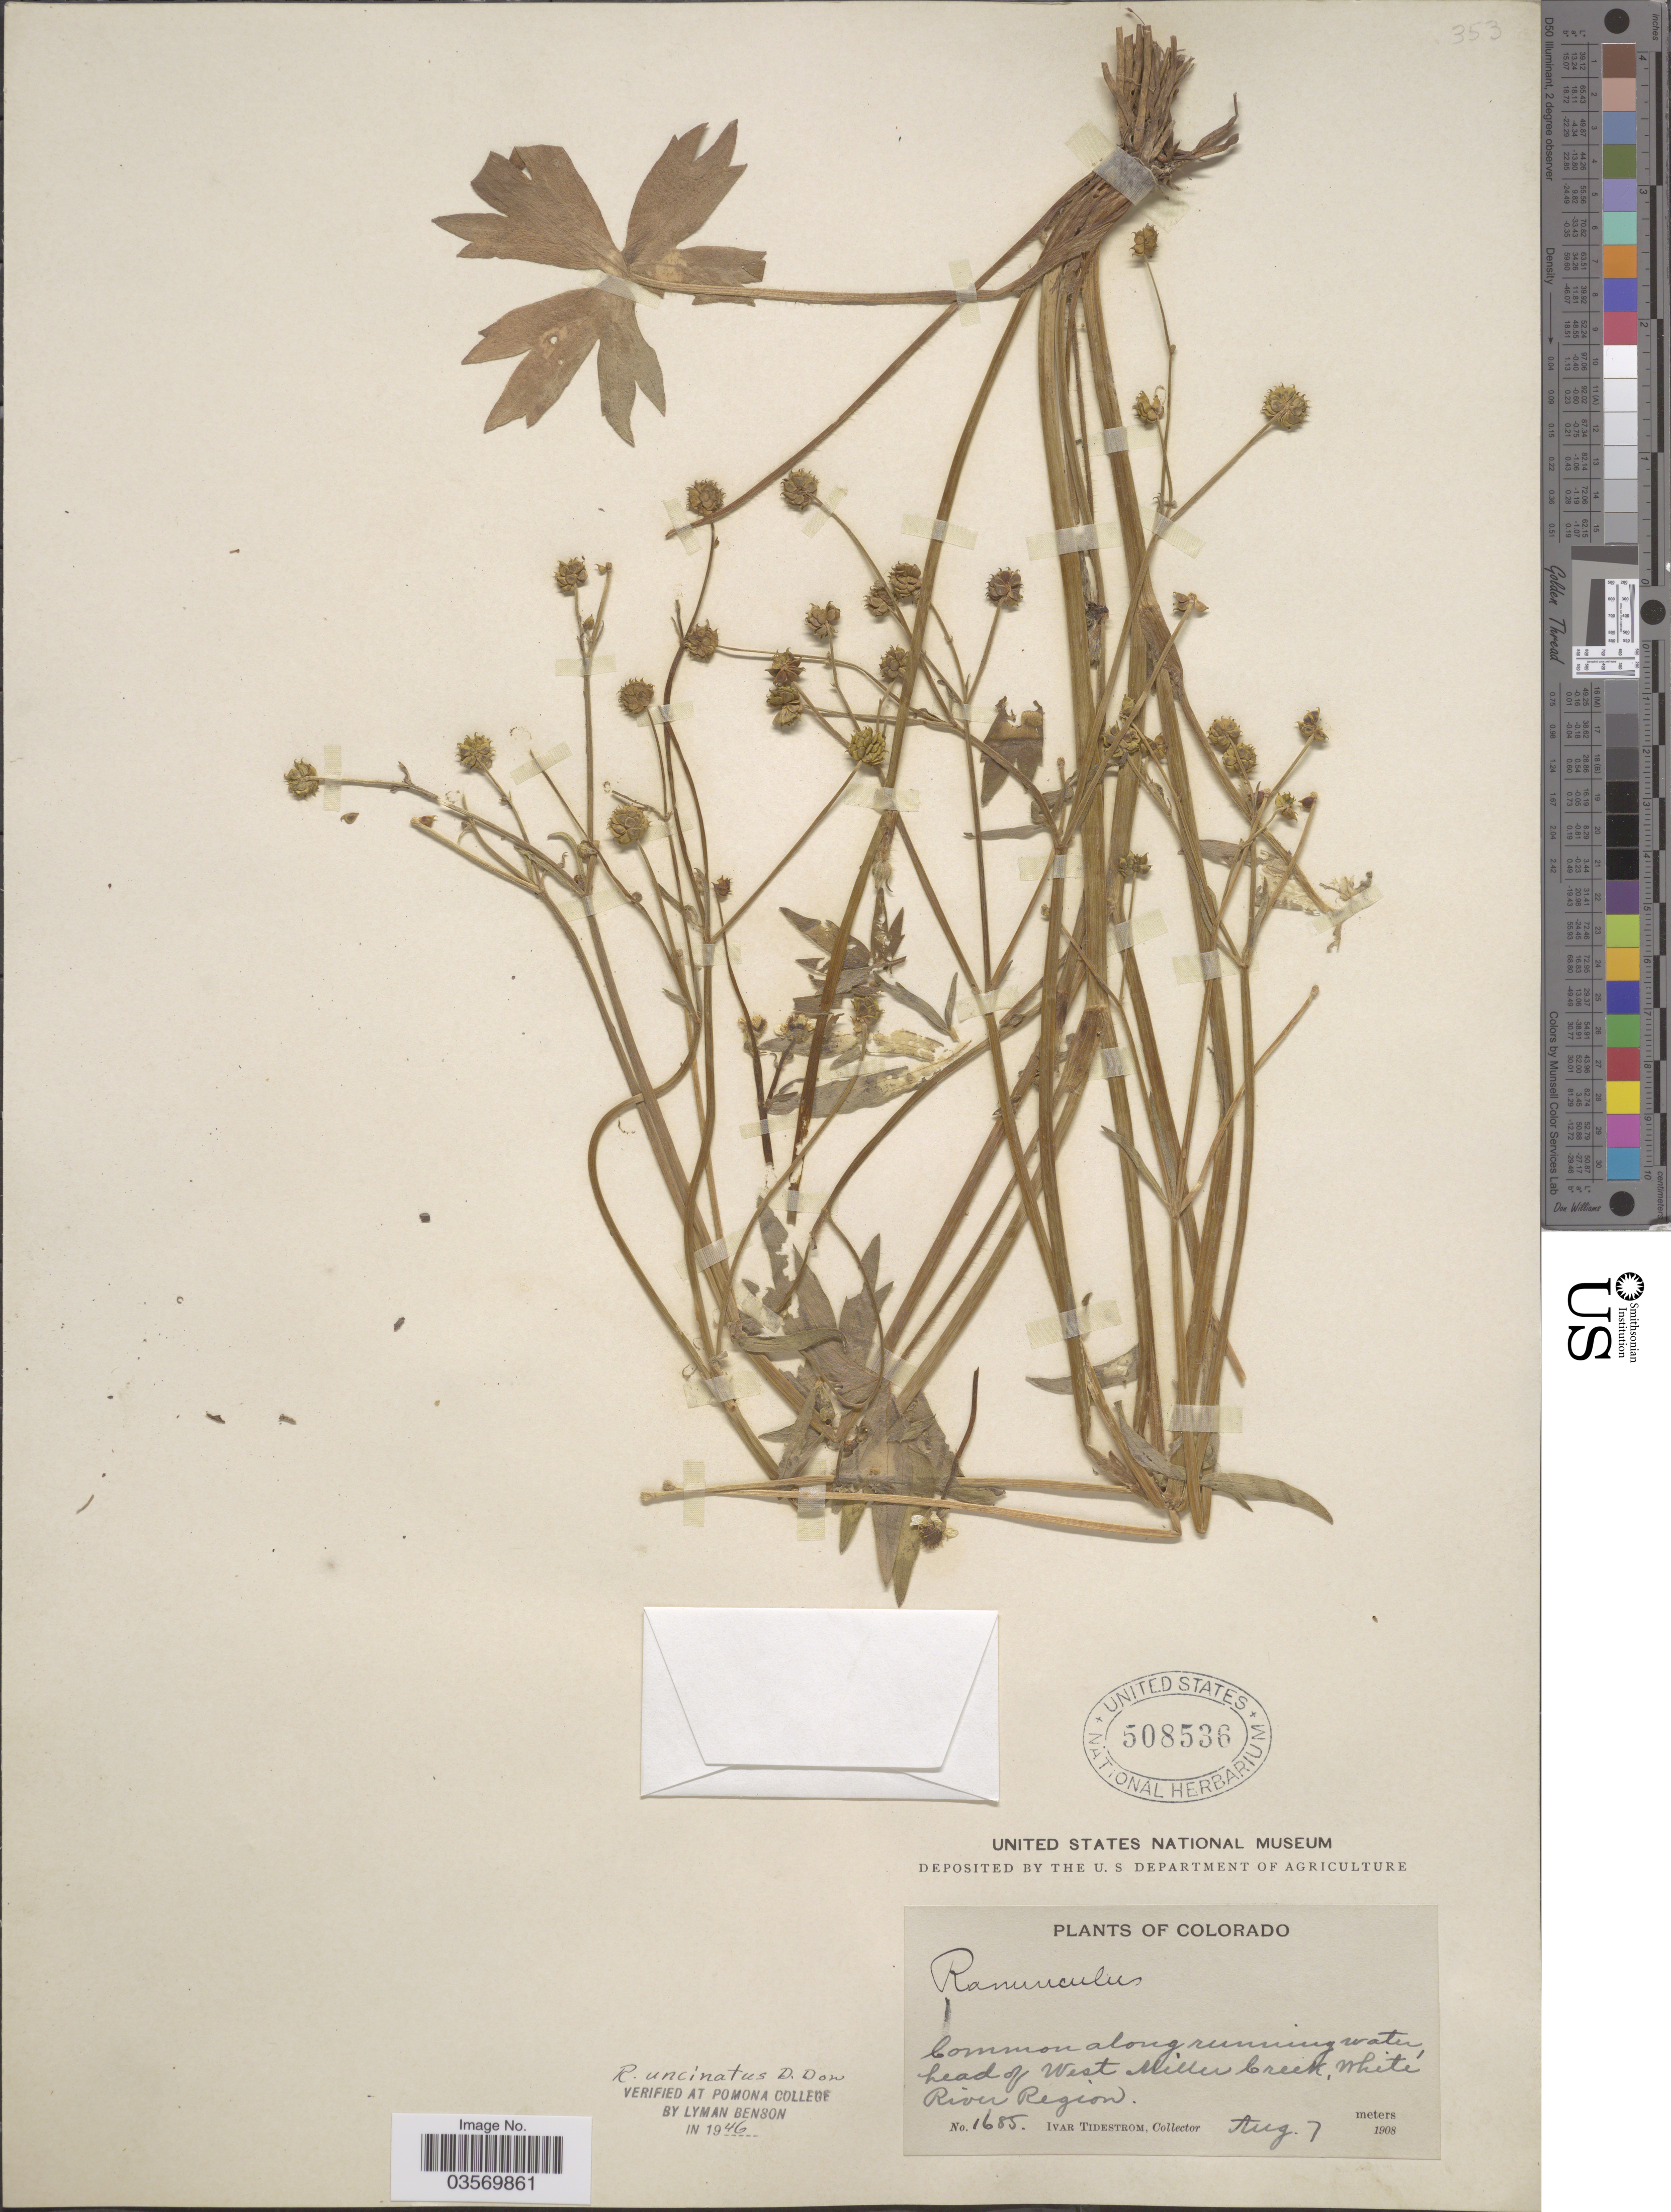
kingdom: Plantae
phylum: Tracheophyta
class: Magnoliopsida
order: Ranunculales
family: Ranunculaceae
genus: Ranunculus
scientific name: Ranunculus uncinatus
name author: D. Don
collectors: I. F. Tidestrom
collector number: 1685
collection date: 1908-08-07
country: United States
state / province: Colorado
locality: Head of West Miller Creek, White River Region.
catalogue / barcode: US 508536